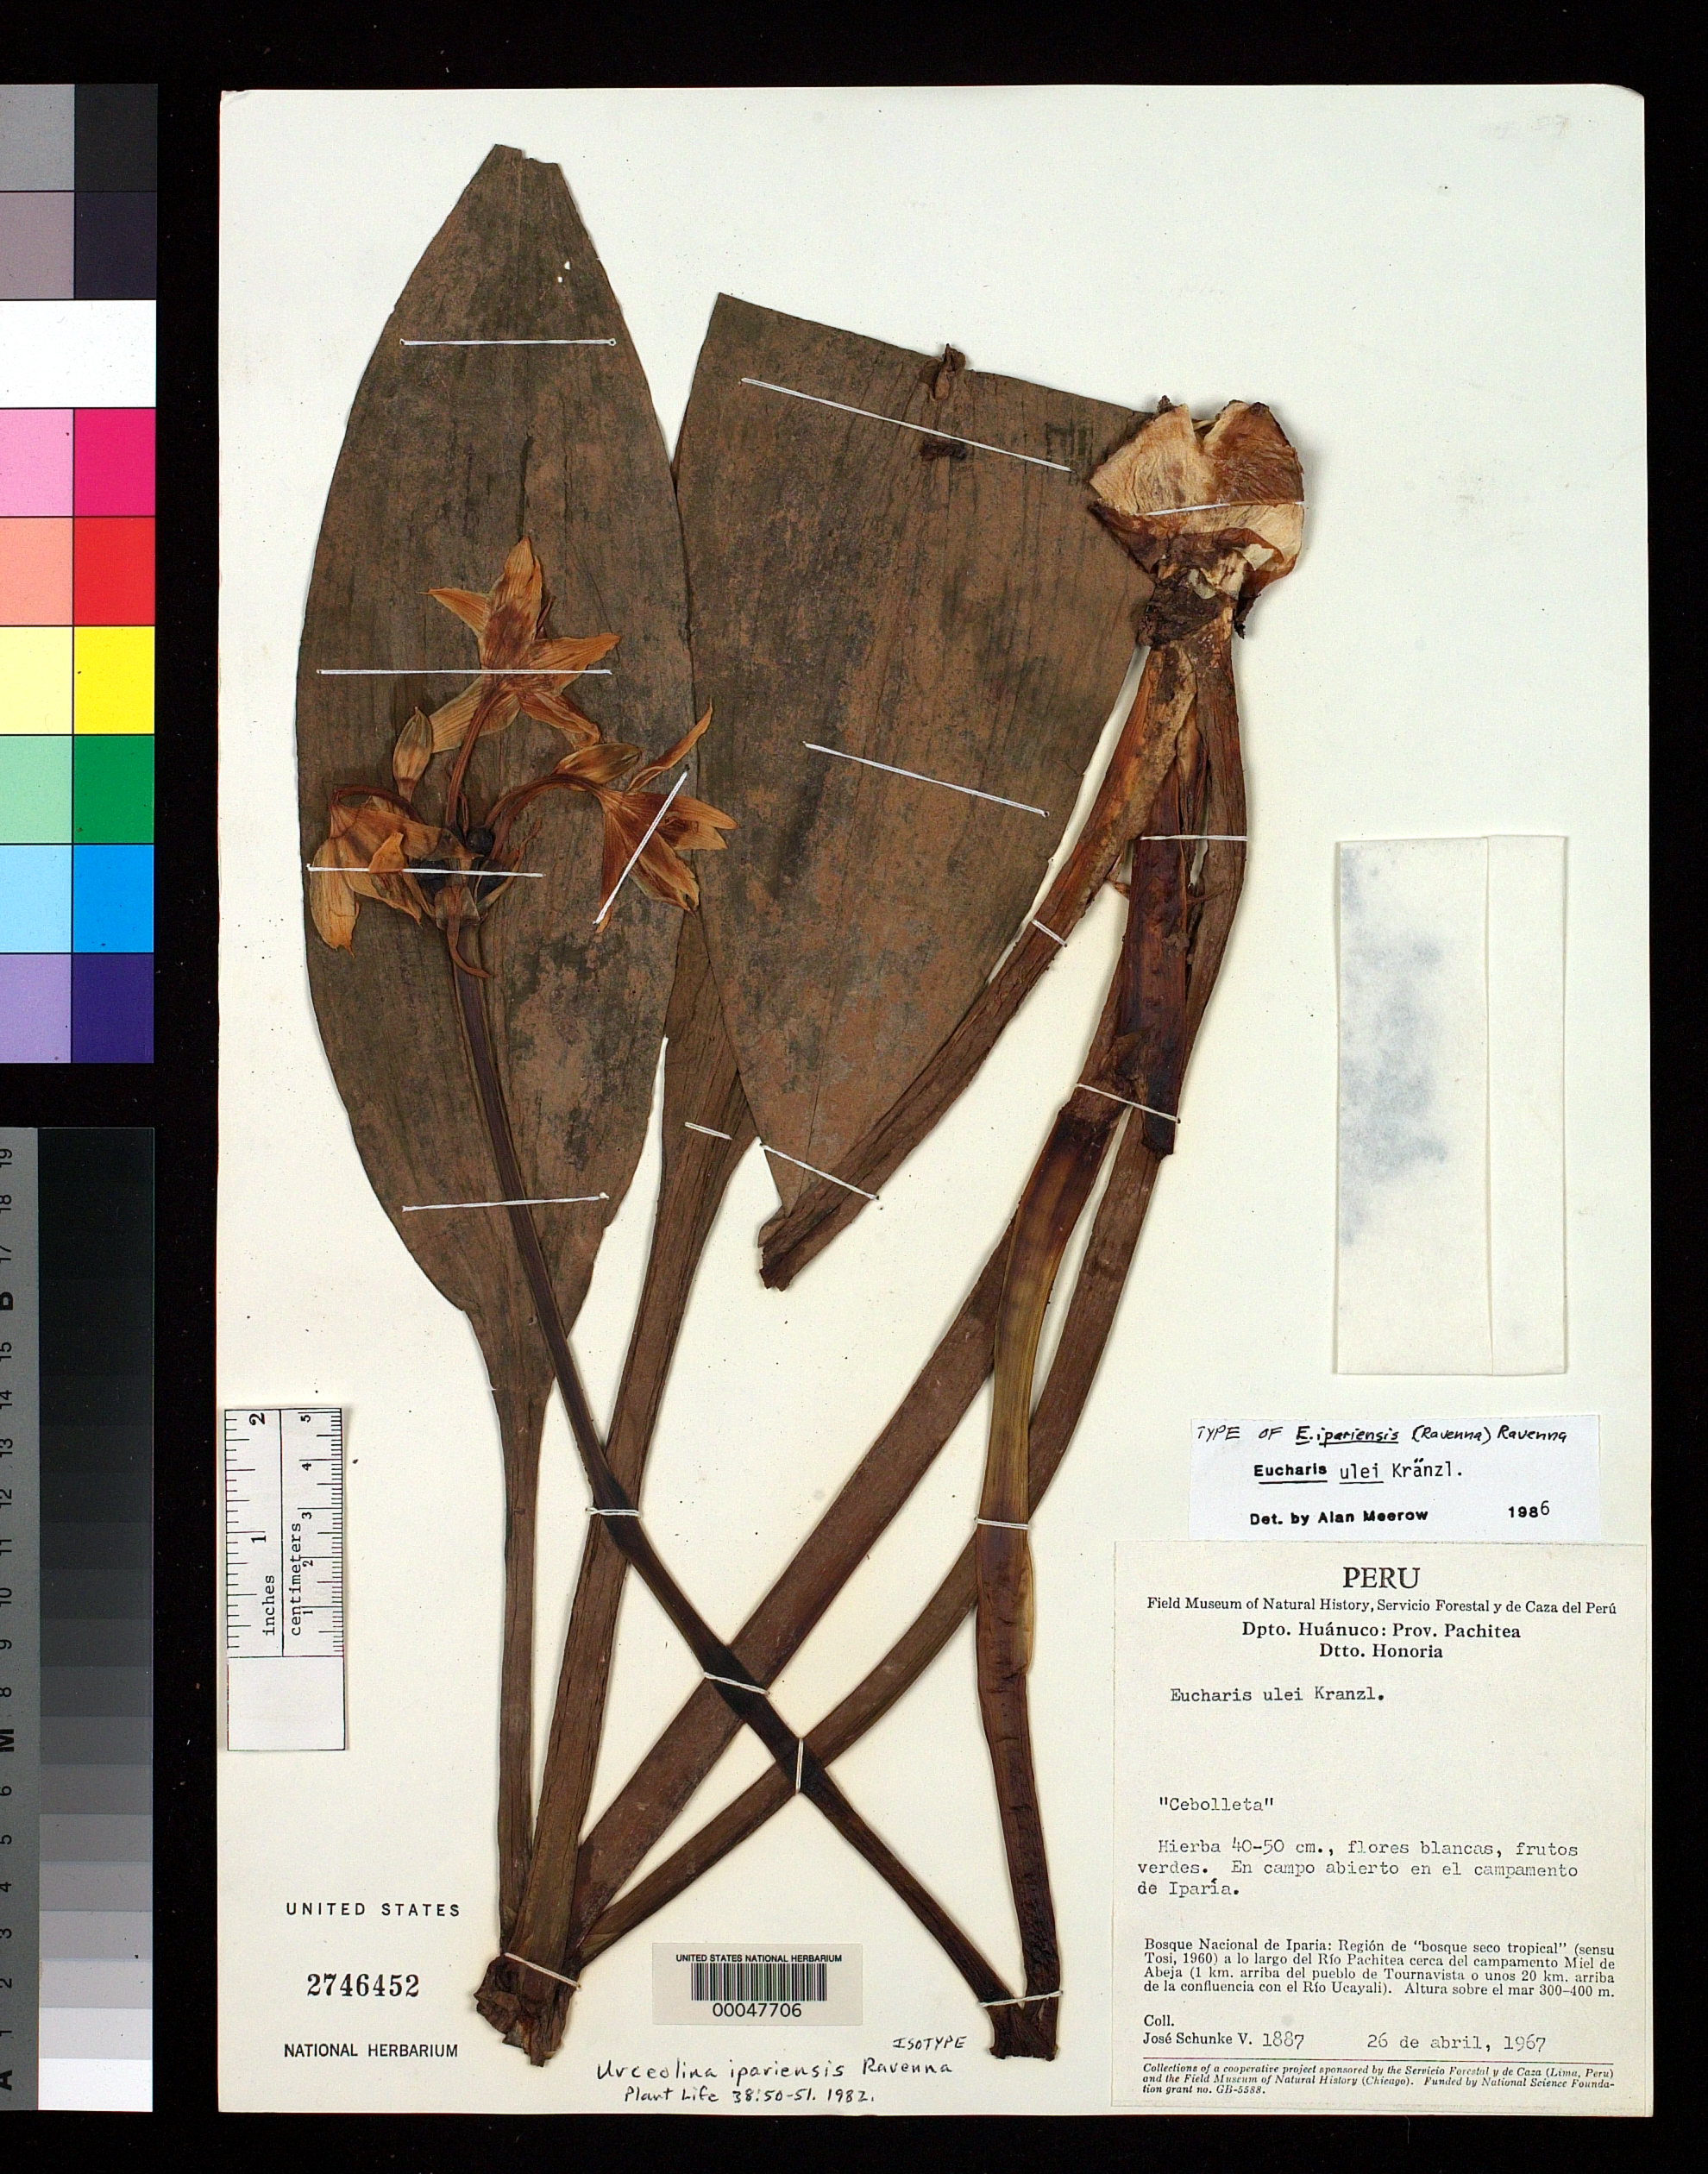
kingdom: Plantae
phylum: Tracheophyta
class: Liliopsida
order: Asparagales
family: Amaryllidaceae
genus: Urceolina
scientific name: Urceolina ipariensis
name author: Ravenna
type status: Isotype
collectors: J. Schunke Vigo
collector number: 1887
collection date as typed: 26 Apr 1967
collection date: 1967-04-26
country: Peru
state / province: Huánuco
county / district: Pachitea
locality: Dtto. Honoria, Bosque Nacional de Iparia, 1 km. above Puebla Tournavista and 20 km. above Río's Ucayali/Pachitea confluence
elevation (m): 300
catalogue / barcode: US 2746452